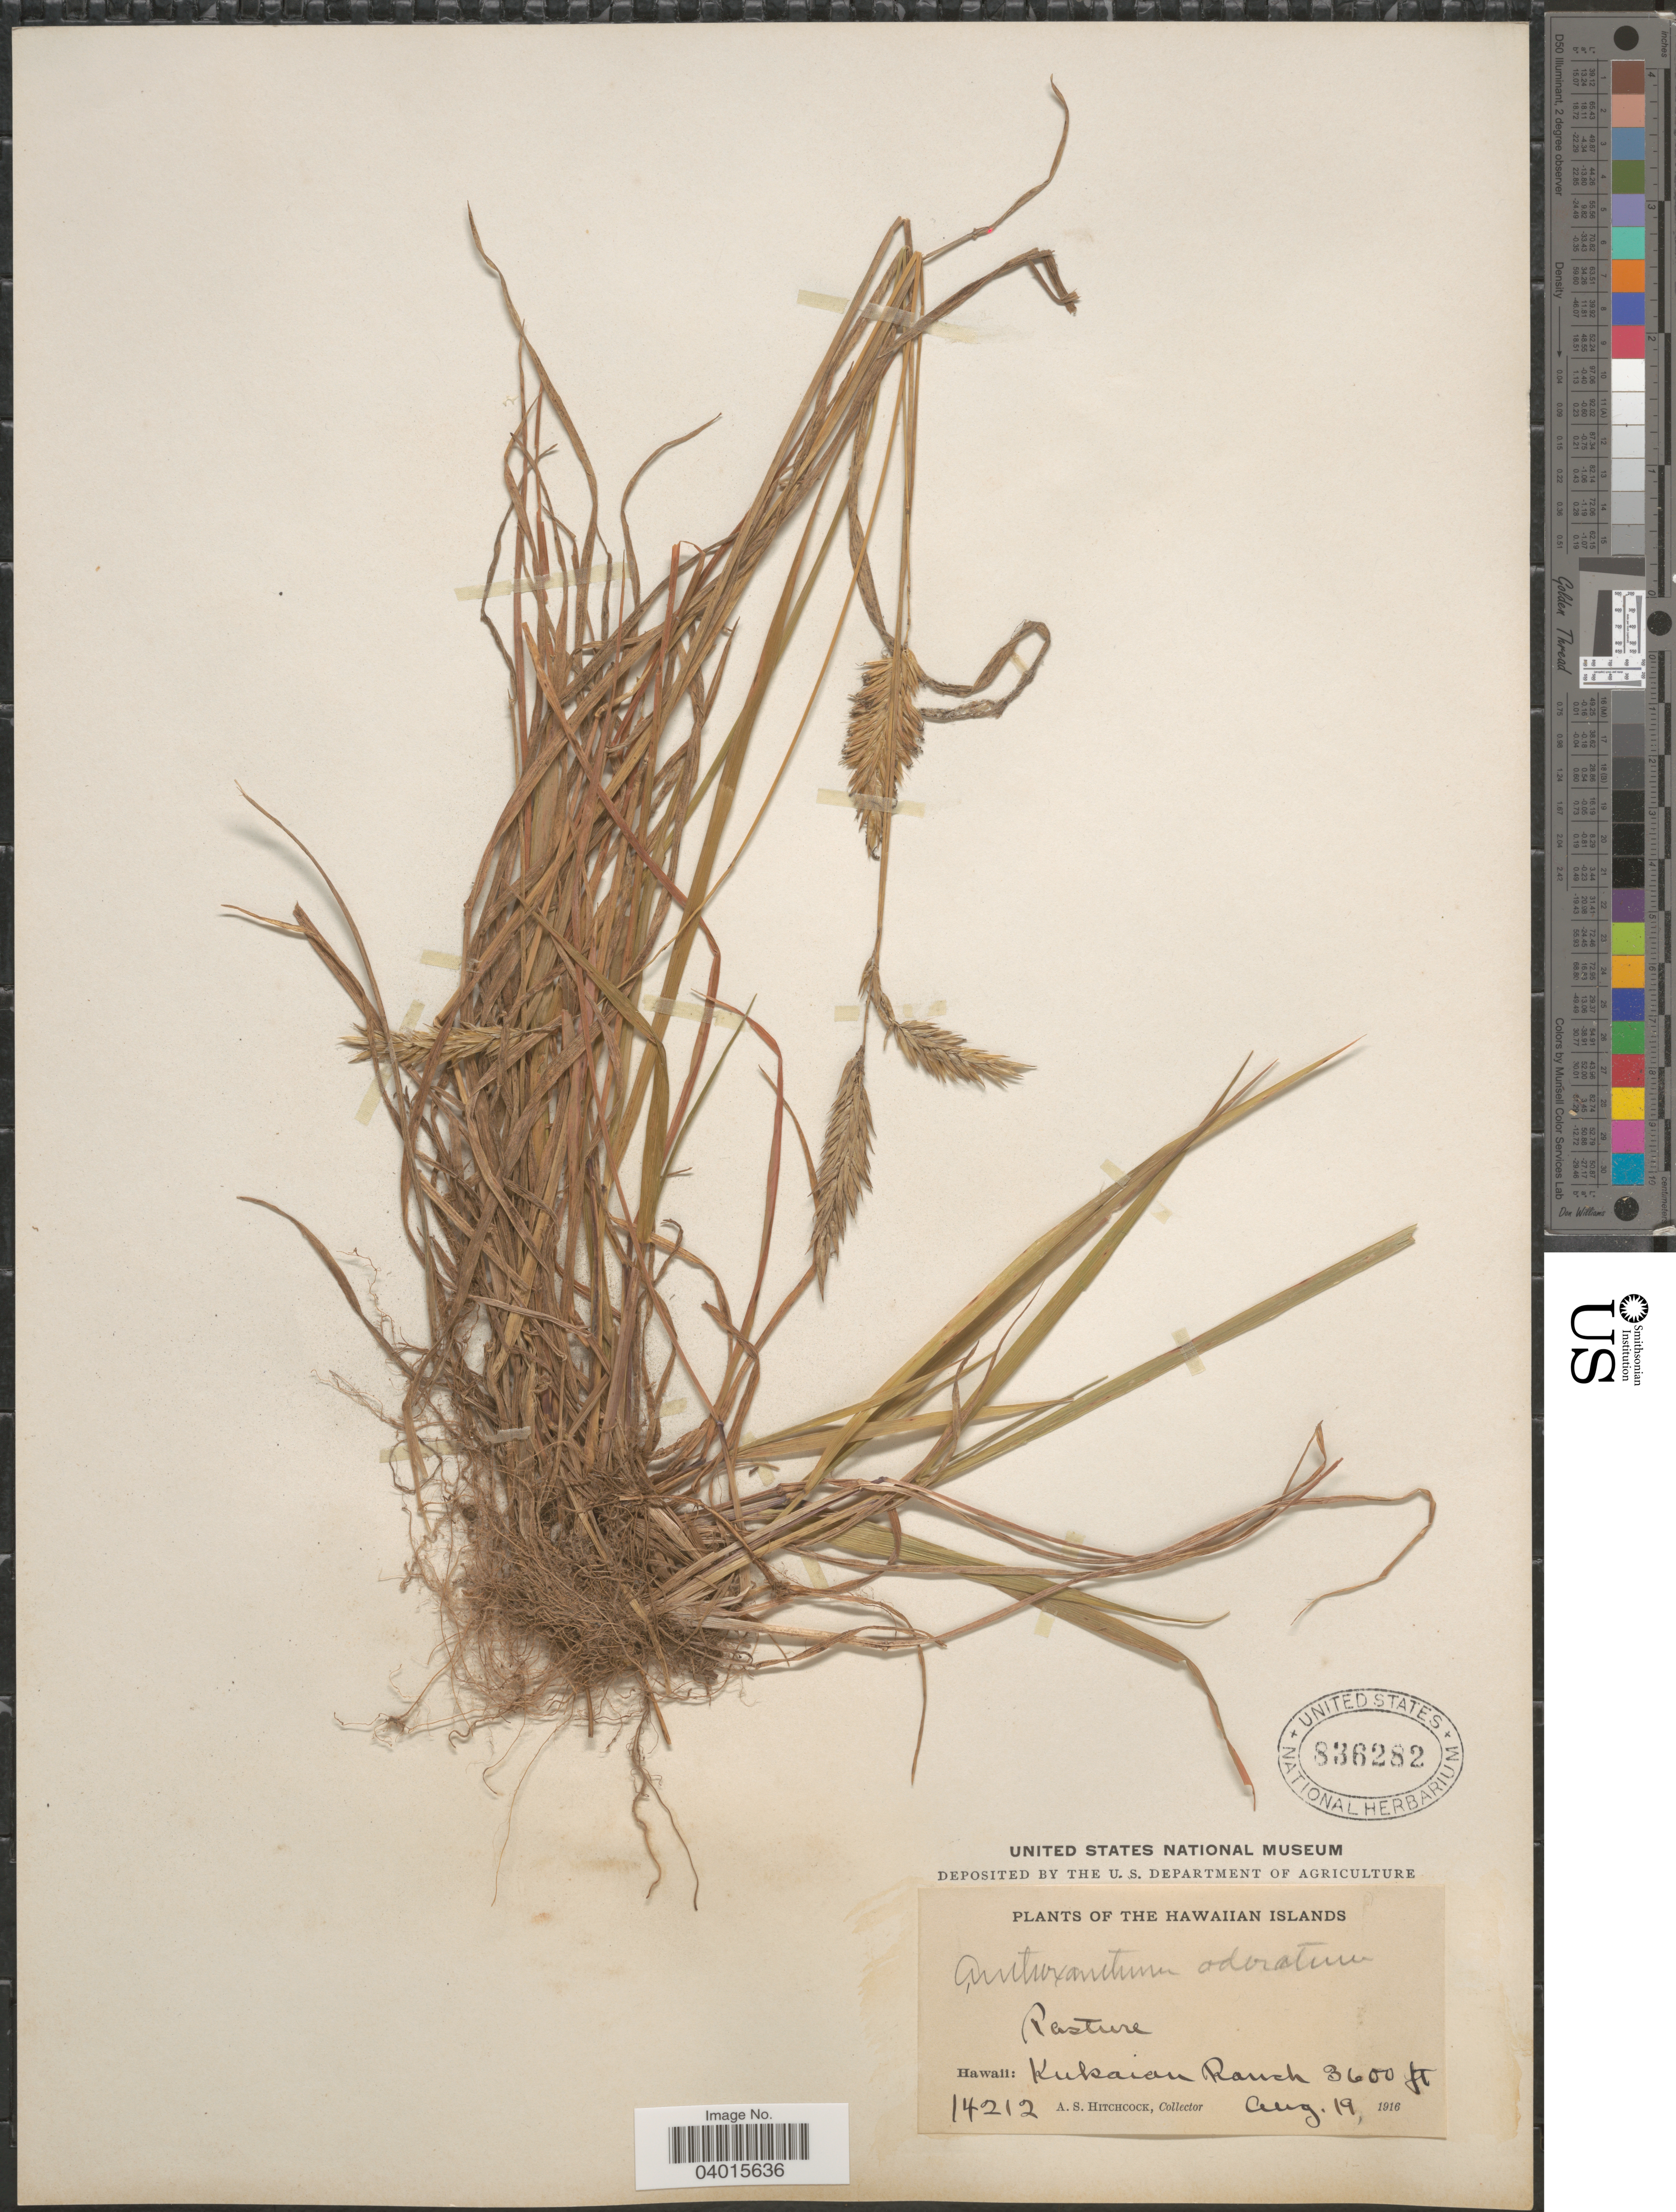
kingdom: Plantae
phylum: Tracheophyta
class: Liliopsida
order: Poales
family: Poaceae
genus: Anthoxanthum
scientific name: Anthoxanthum odoratum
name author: L.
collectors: A. S. Hitchcock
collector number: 14212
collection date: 1916-08-19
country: United States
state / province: Hawaii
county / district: Hawaii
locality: Hawaiian Islands. Pasture. Kukaian Ranch.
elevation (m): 1097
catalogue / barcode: US 836282